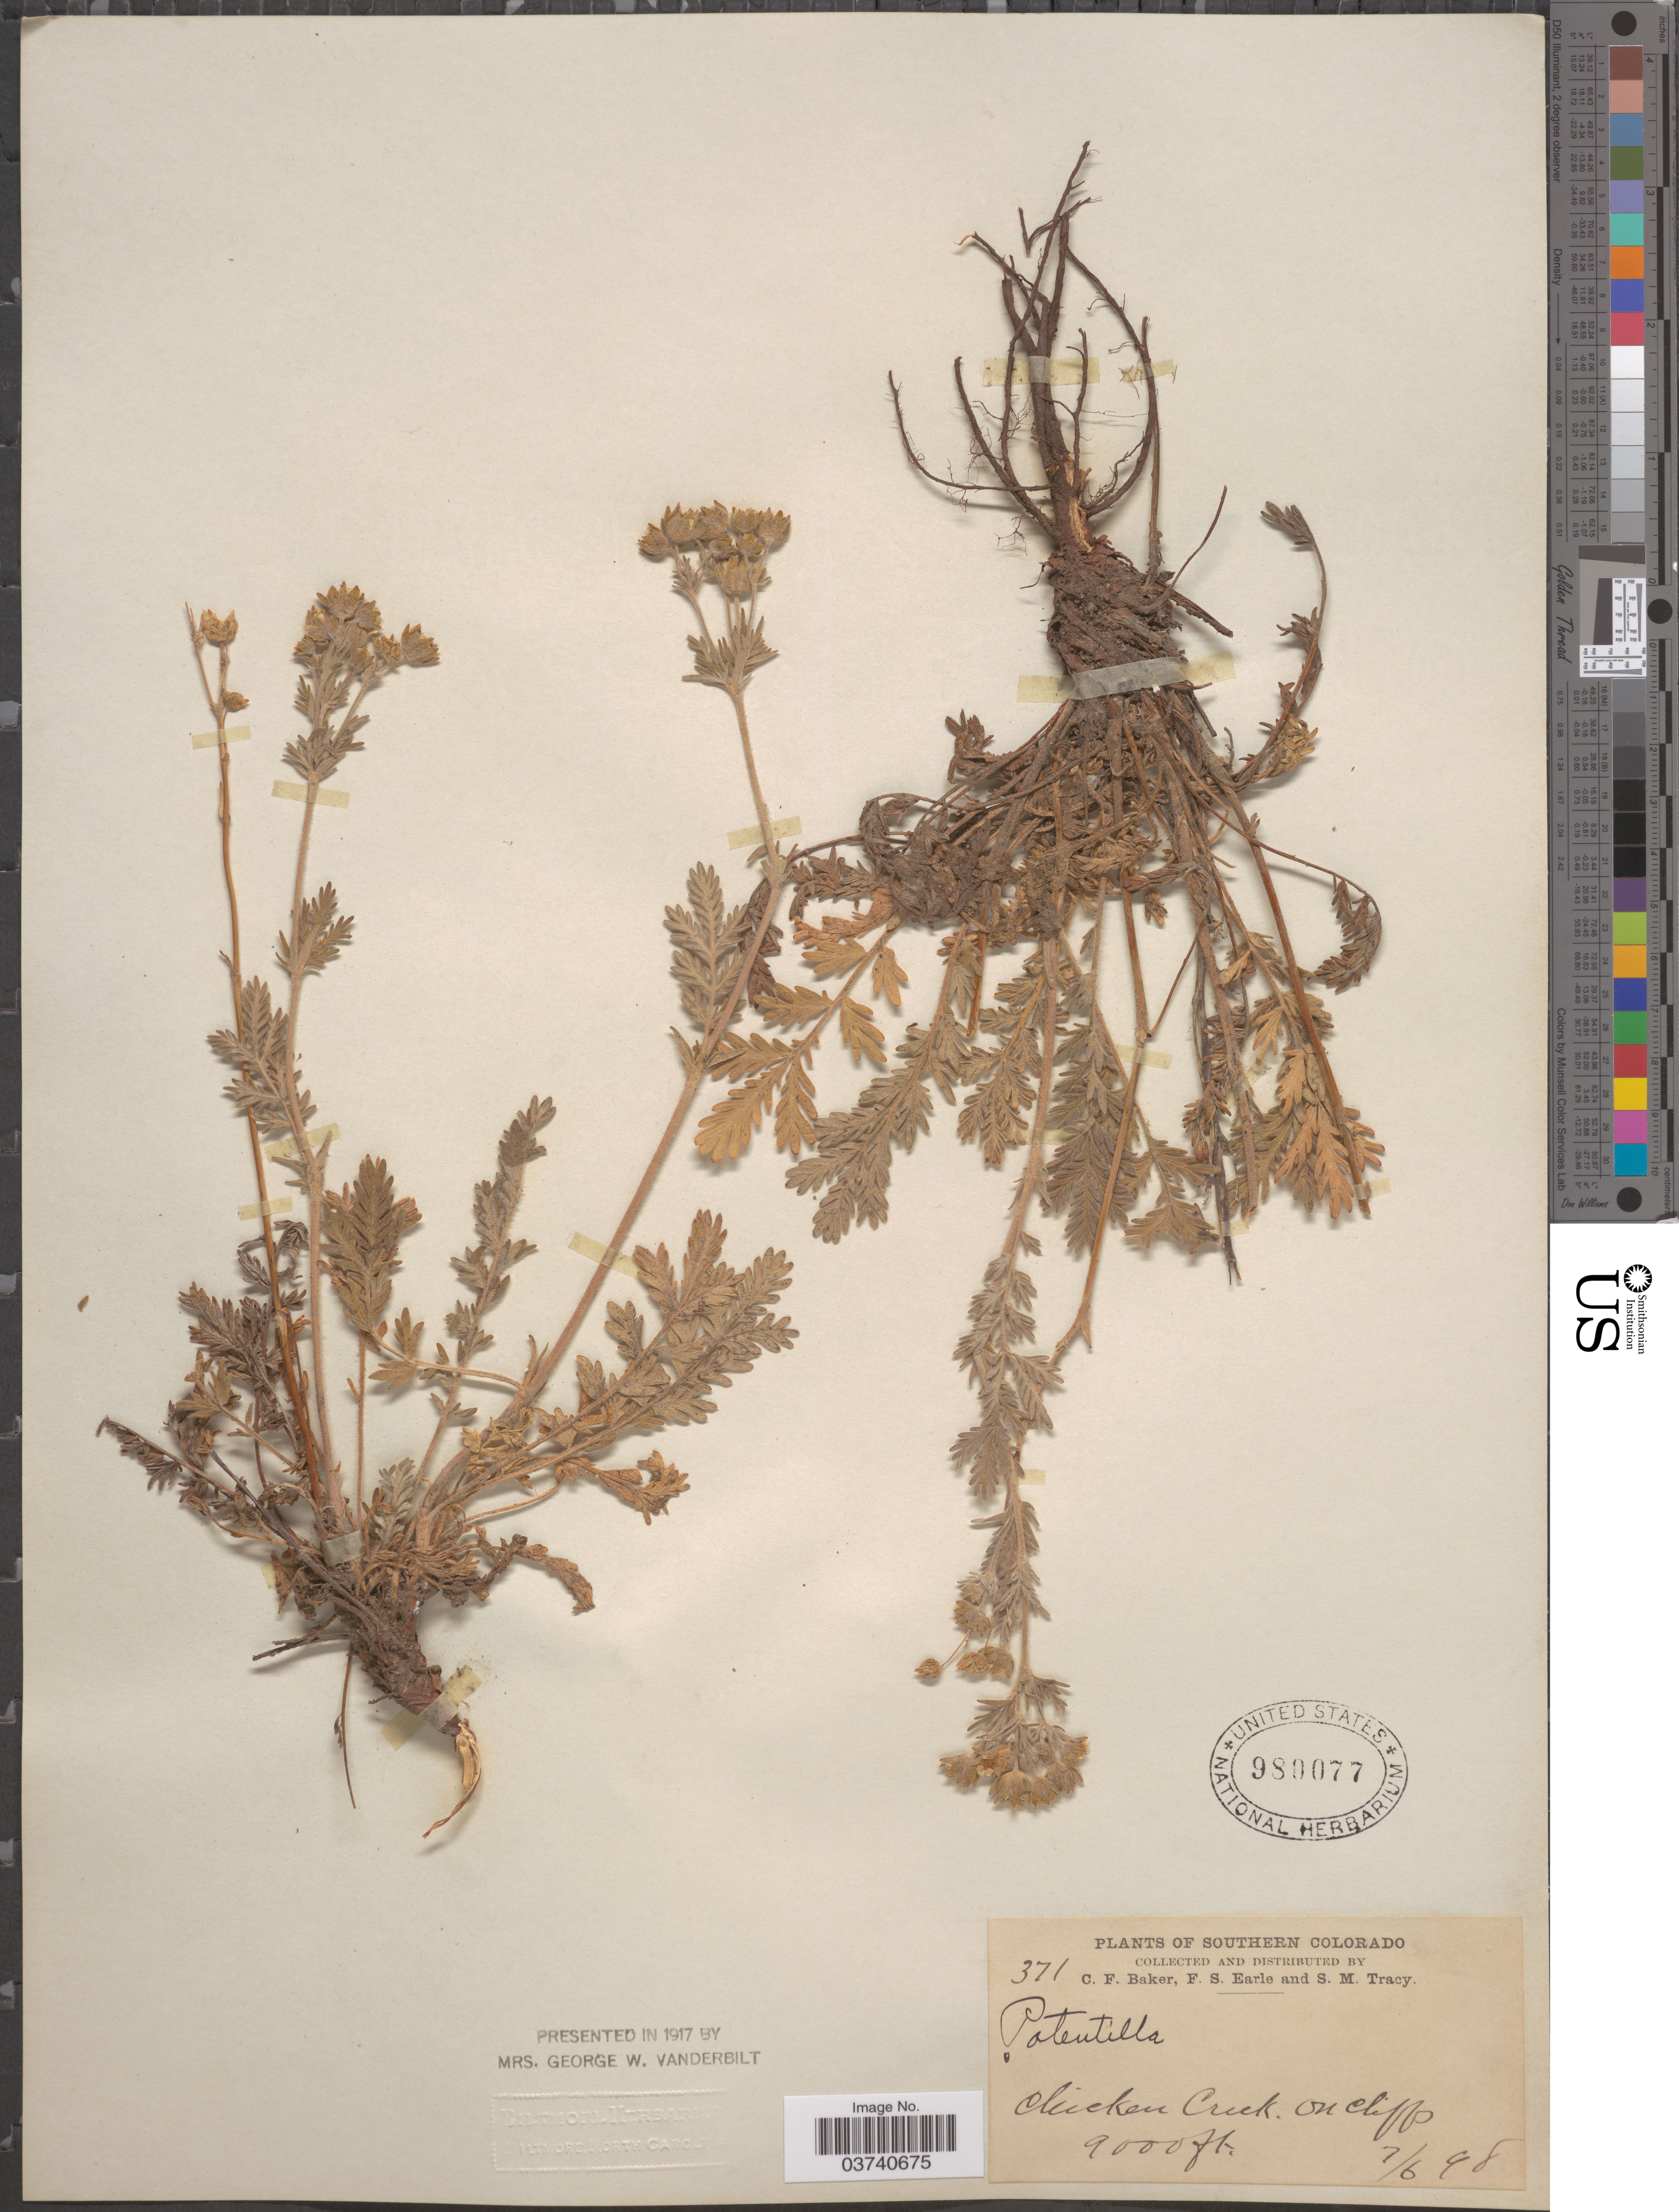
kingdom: Plantae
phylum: Tracheophyta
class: Magnoliopsida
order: Rosales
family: Rosaceae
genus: Potentilla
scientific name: Potentilla pensylvanica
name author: L.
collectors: C. F. Baker, F. S. Earle & S. M. Tracy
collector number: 371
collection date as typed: Transcribed d/m/y: 6/7/98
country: United States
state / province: Colorado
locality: Southern Colorado. Chicken Creek. On cliffs.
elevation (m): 2743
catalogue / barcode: US 980077